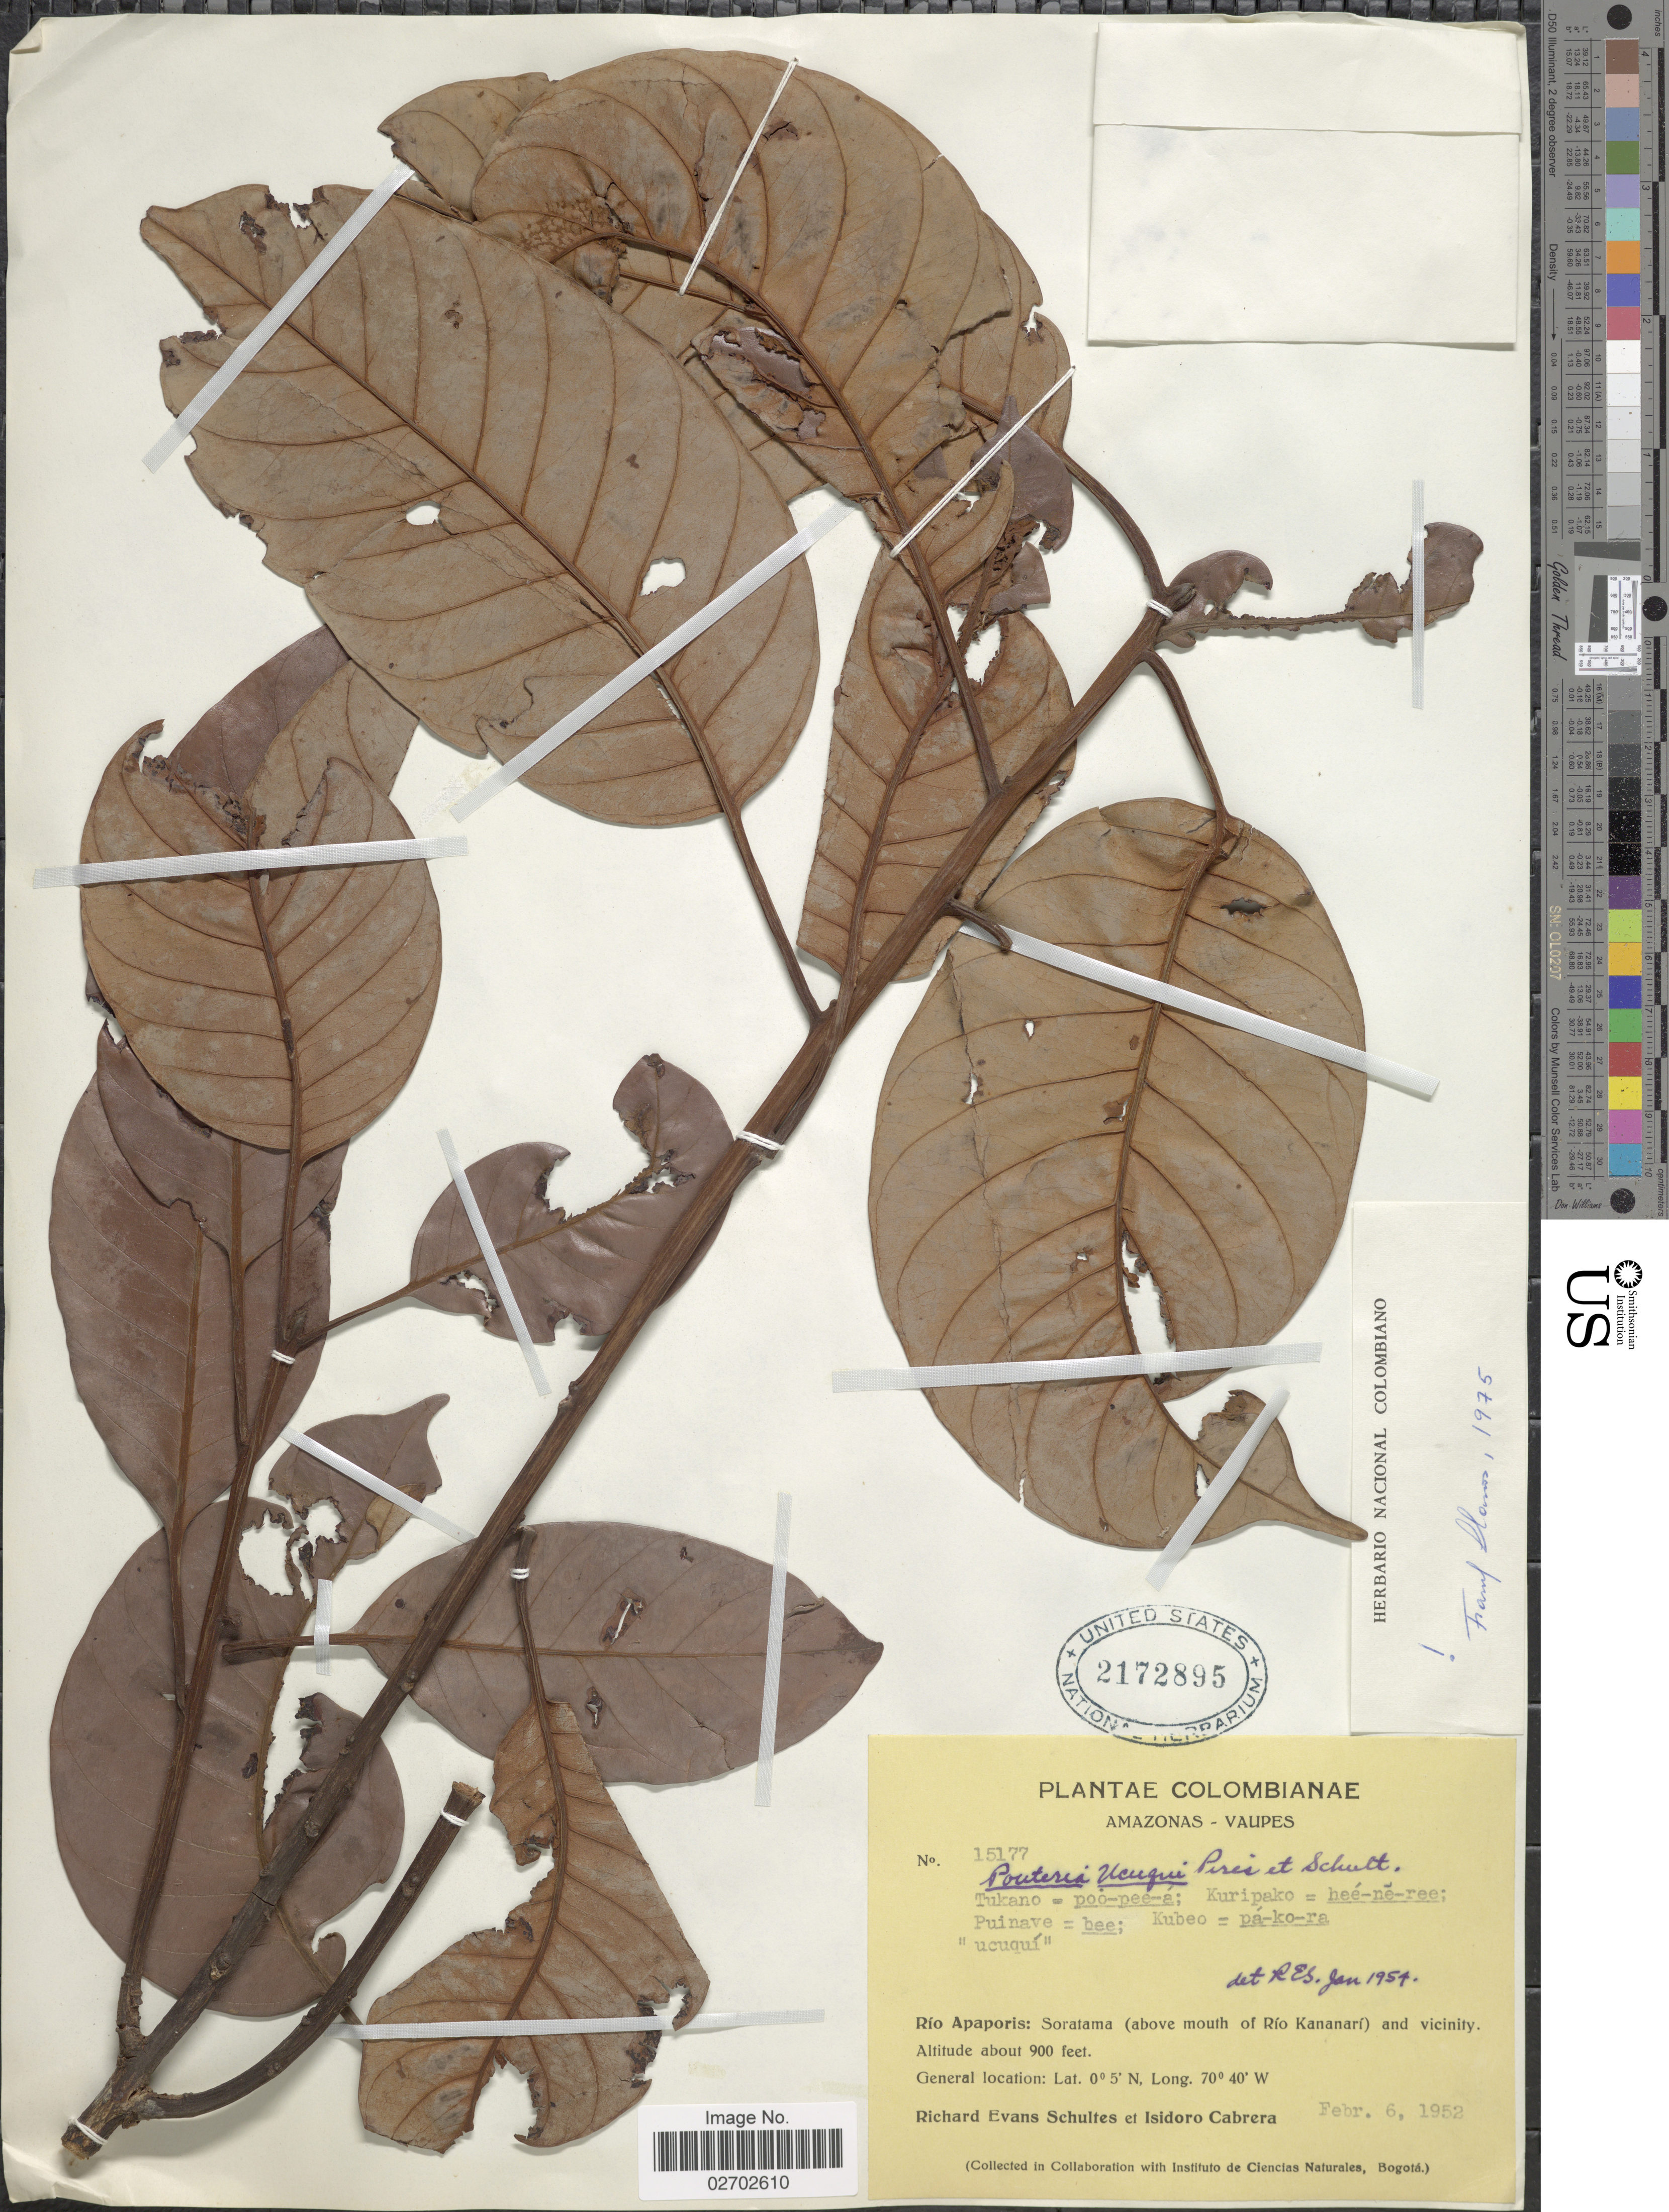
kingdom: Plantae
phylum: Tracheophyta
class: Magnoliopsida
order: Ericales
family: Sapotaceae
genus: Pouteria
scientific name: Pouteria ucuqui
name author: Pires & R.E. Schult.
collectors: R. E. Schultes & I. Cabrera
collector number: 15177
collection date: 1952-02-06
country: Colombia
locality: Amazonas-Vaupes. Rio Apaporis: (above mouth of Rio Kananari) and vicinity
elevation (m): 274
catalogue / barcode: US 2172895